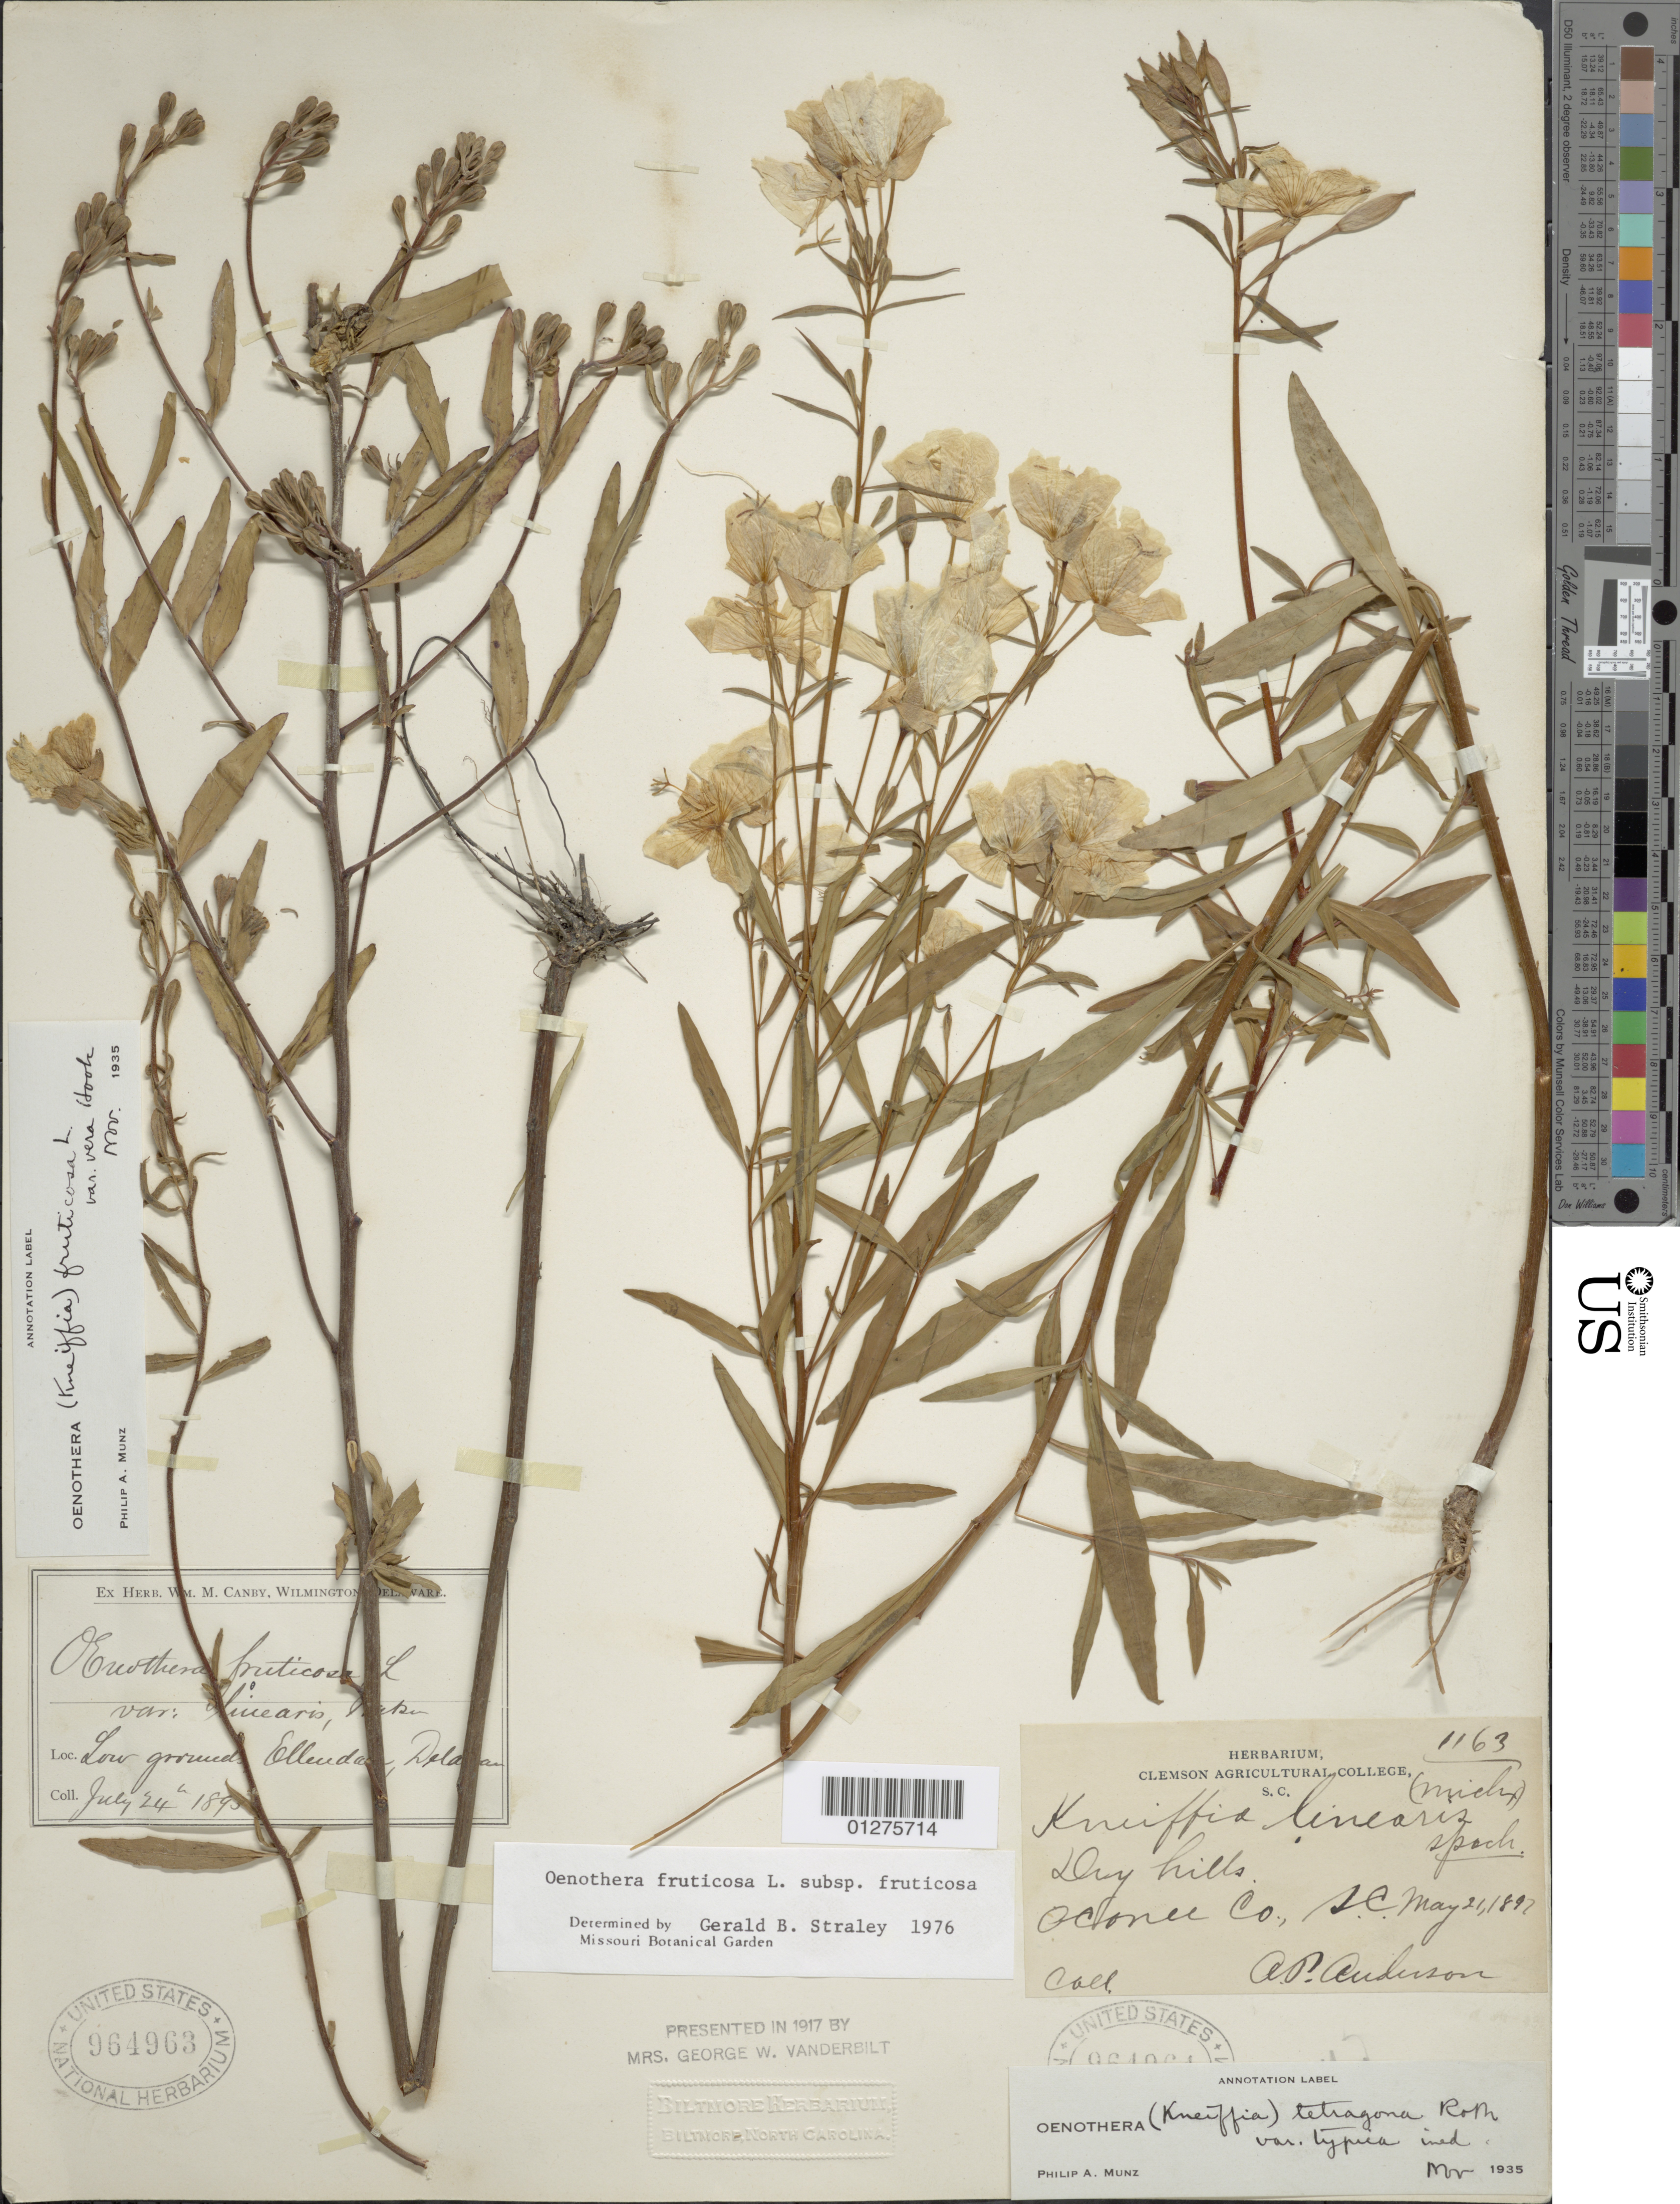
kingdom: Plantae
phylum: Tracheophyta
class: Magnoliopsida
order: Myrtales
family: Onagraceae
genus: Oenothera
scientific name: Oenothera fruticosa subsp. fruticosa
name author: L.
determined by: Straley, G. B.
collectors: ex herb. W.M. Canby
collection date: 1893-07-24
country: United States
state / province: Delaware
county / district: Sussex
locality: Ellendale.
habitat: Low ground.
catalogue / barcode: US 964963